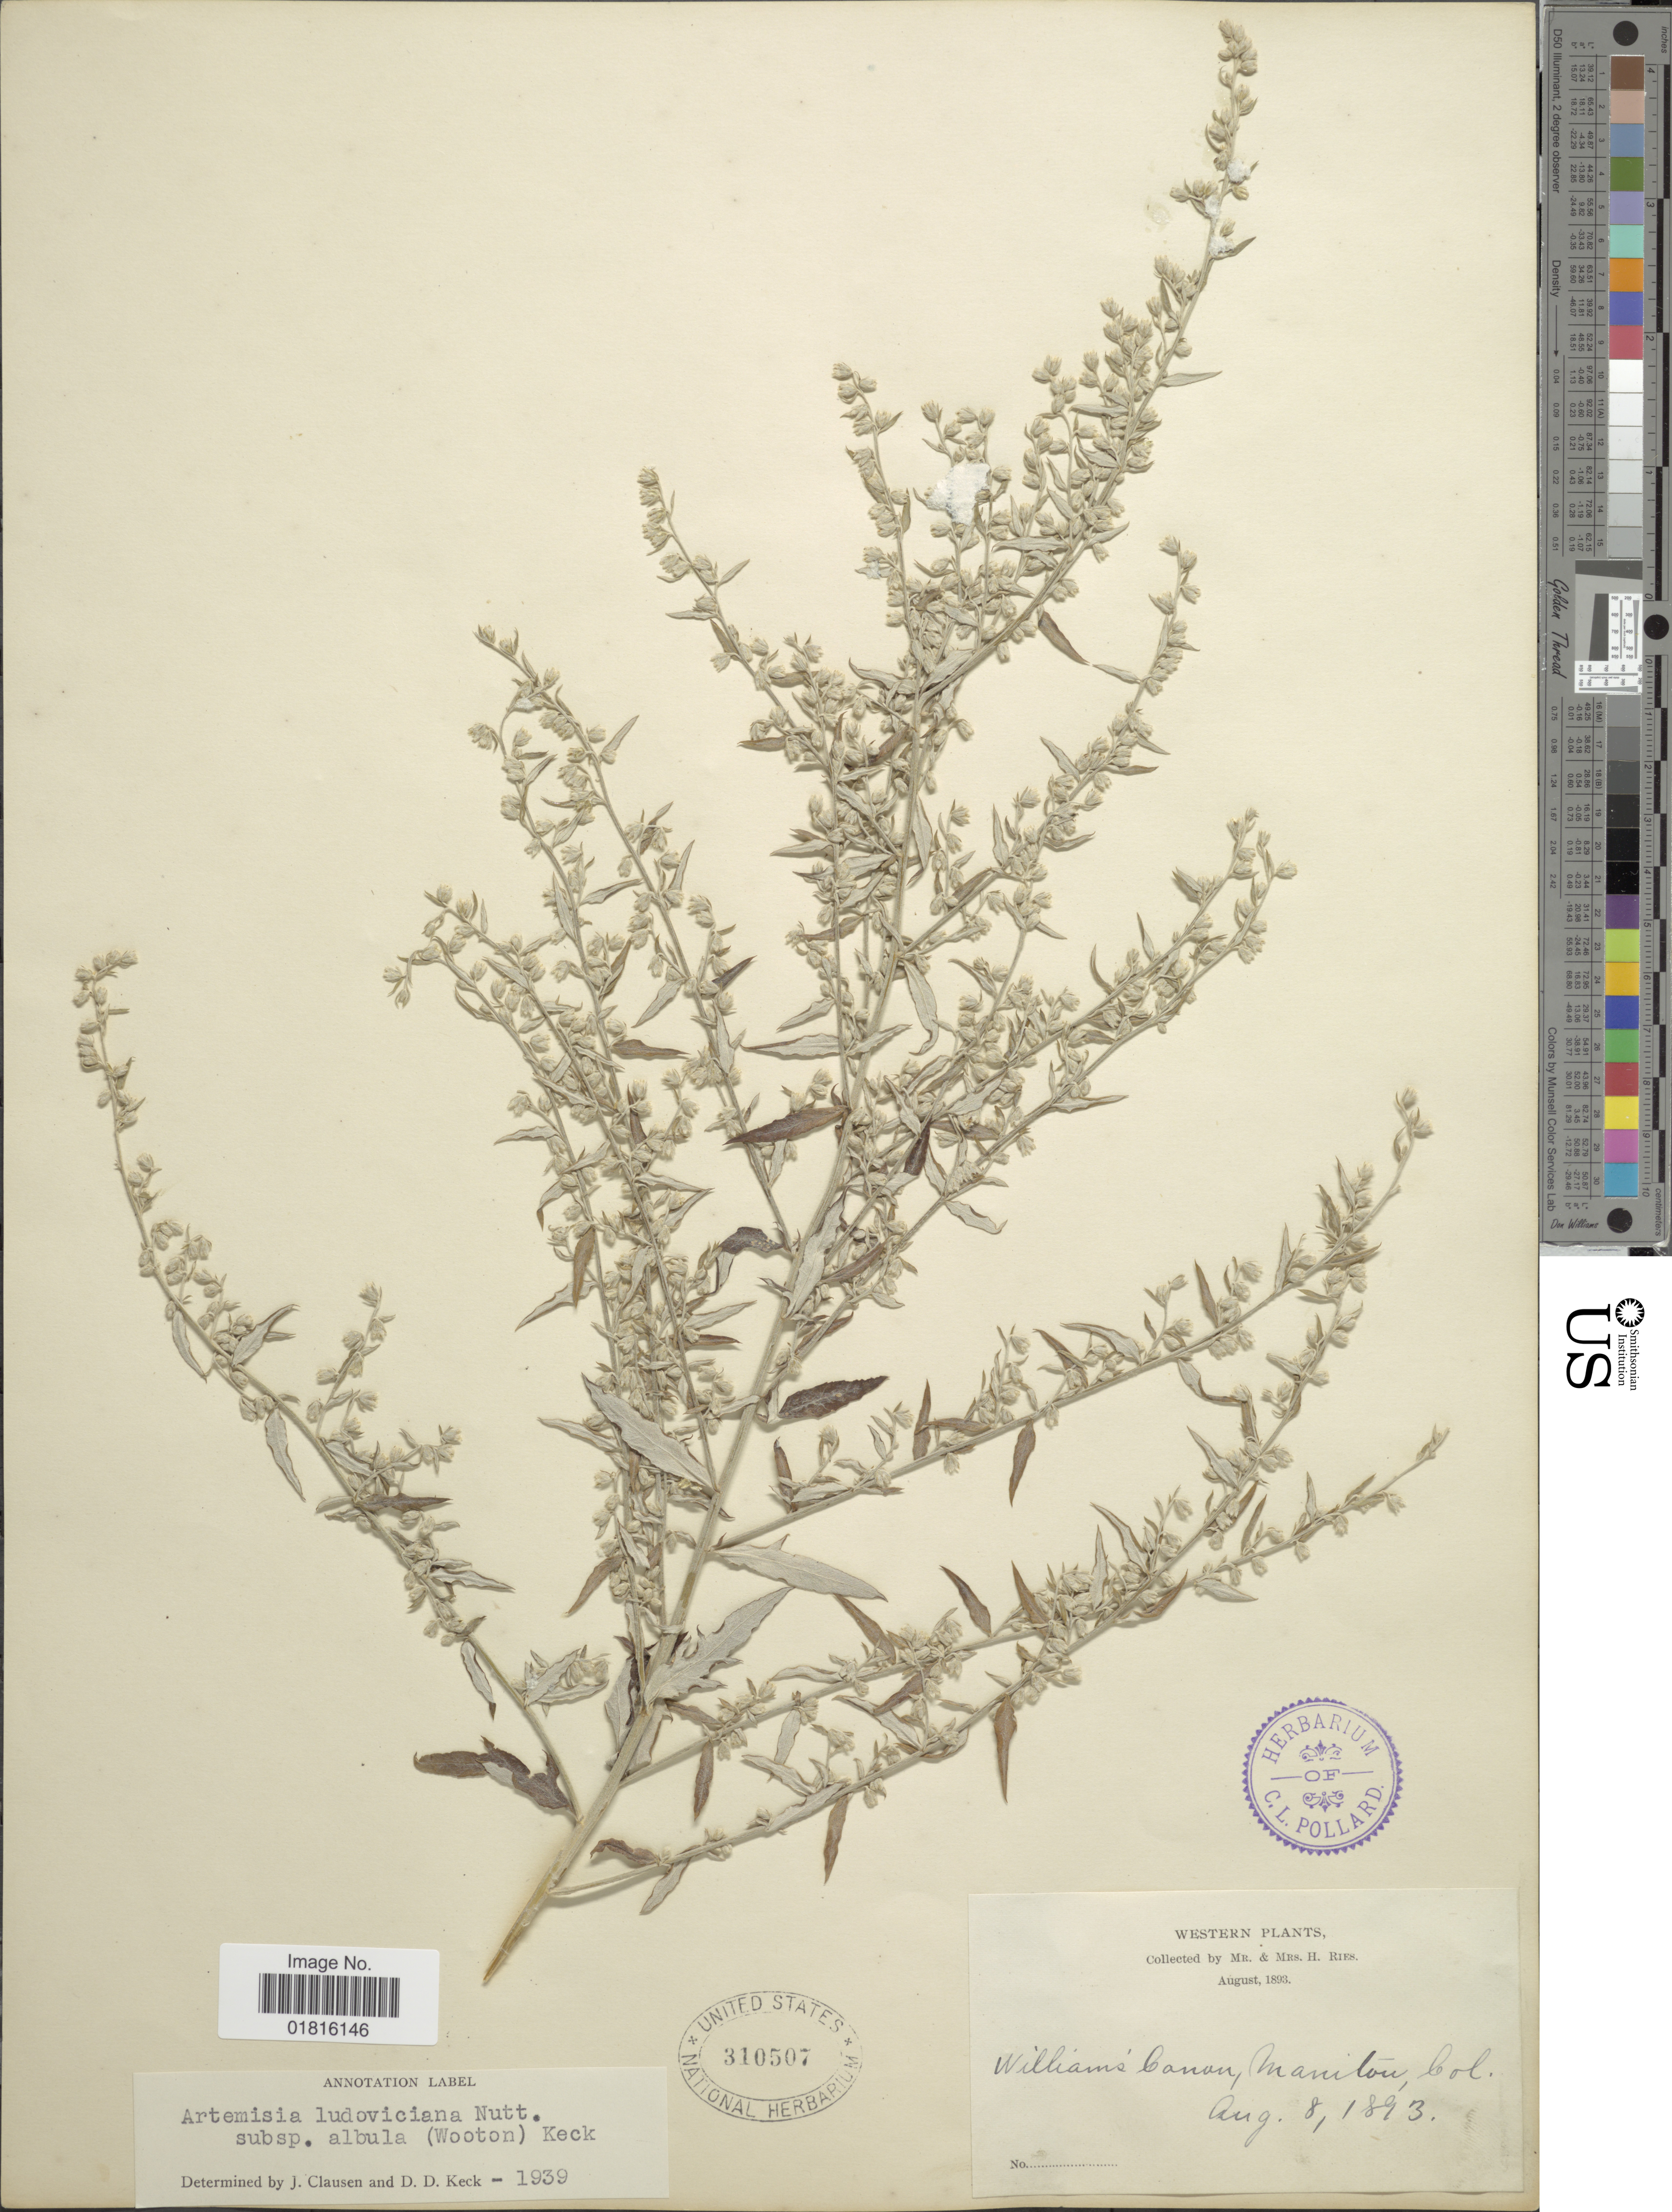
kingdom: Plantae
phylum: Tracheophyta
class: Magnoliopsida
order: Asterales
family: Asteraceae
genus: Artemisia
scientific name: Artemisia ludoviciana subsp. albula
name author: (Wooton) D.D. Keck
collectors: H. Ries & H. Ries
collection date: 1893-08-08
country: United States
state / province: Colorado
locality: Western Plants, William's Canon, Manitou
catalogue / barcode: US 310507